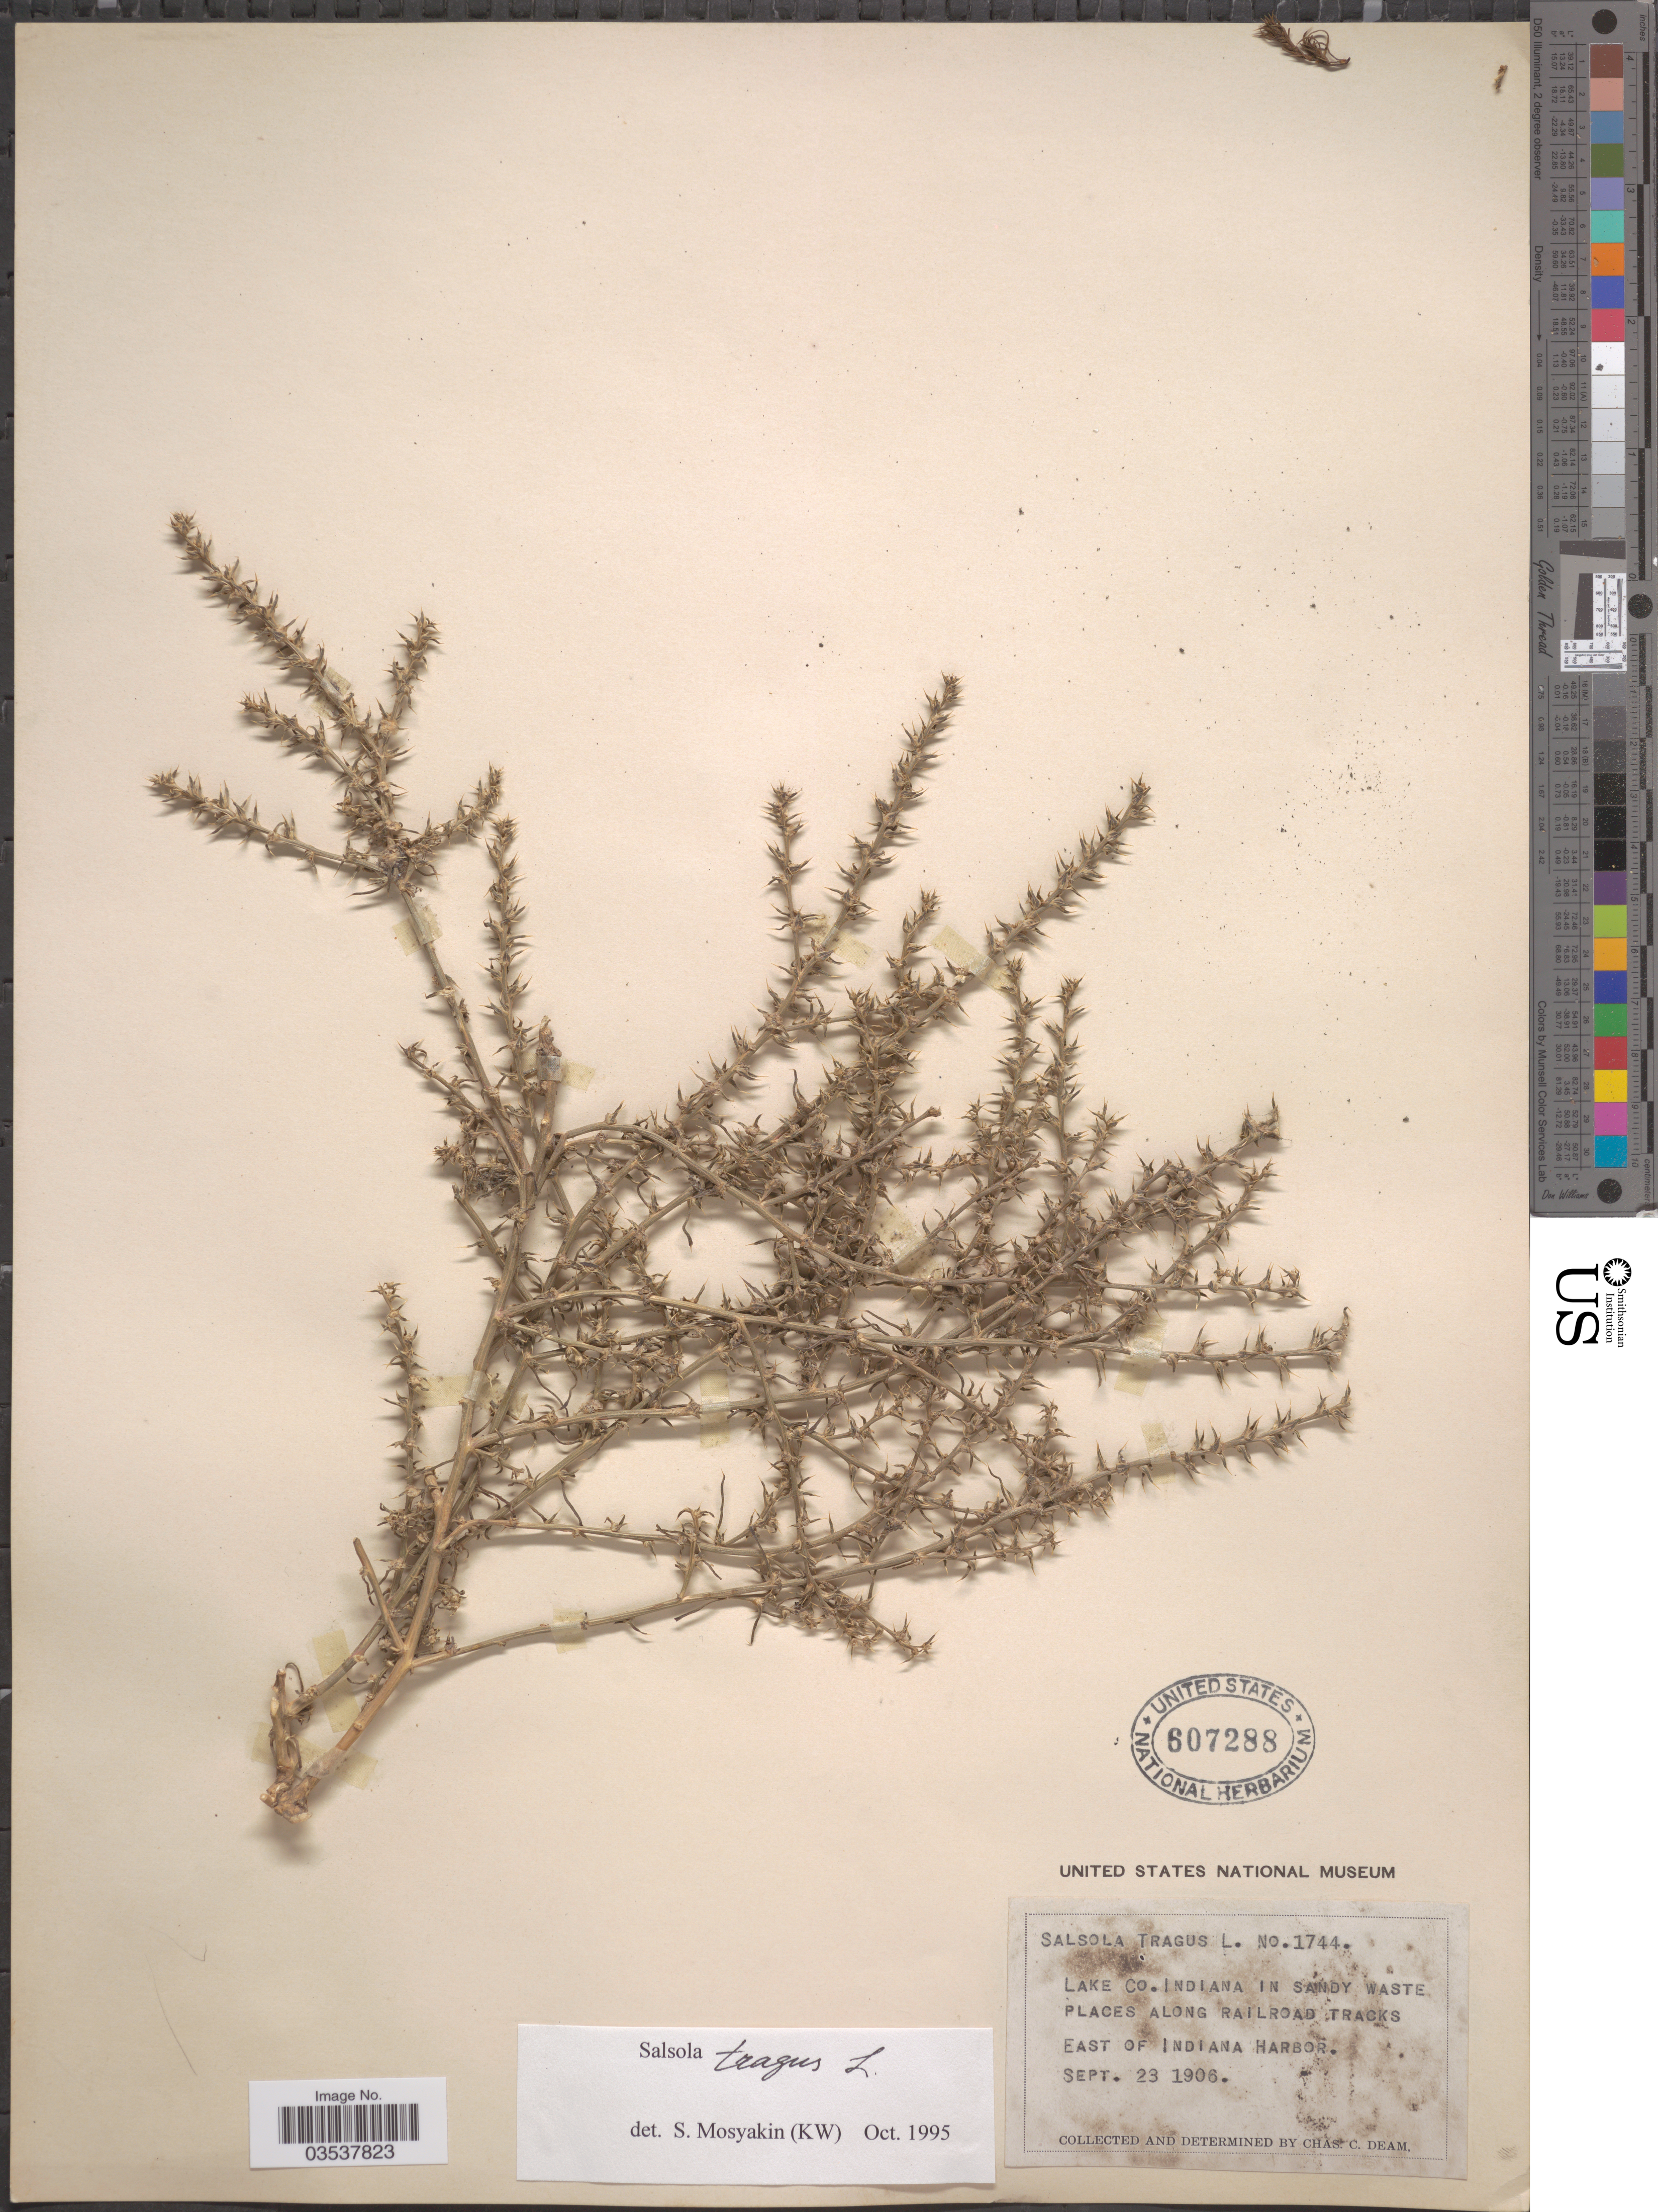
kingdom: Plantae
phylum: Tracheophyta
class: Magnoliopsida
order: Caryophyllales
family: Amaranthaceae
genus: Salsola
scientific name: Salsola pestifer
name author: A. Nelson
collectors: C. C. Deam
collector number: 1744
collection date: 1906-09-23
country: United States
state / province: Indiana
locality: Lake Co. Indiana in sandy waste places along Railroad tracks. East of Indiana Harbor.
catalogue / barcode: US 607288